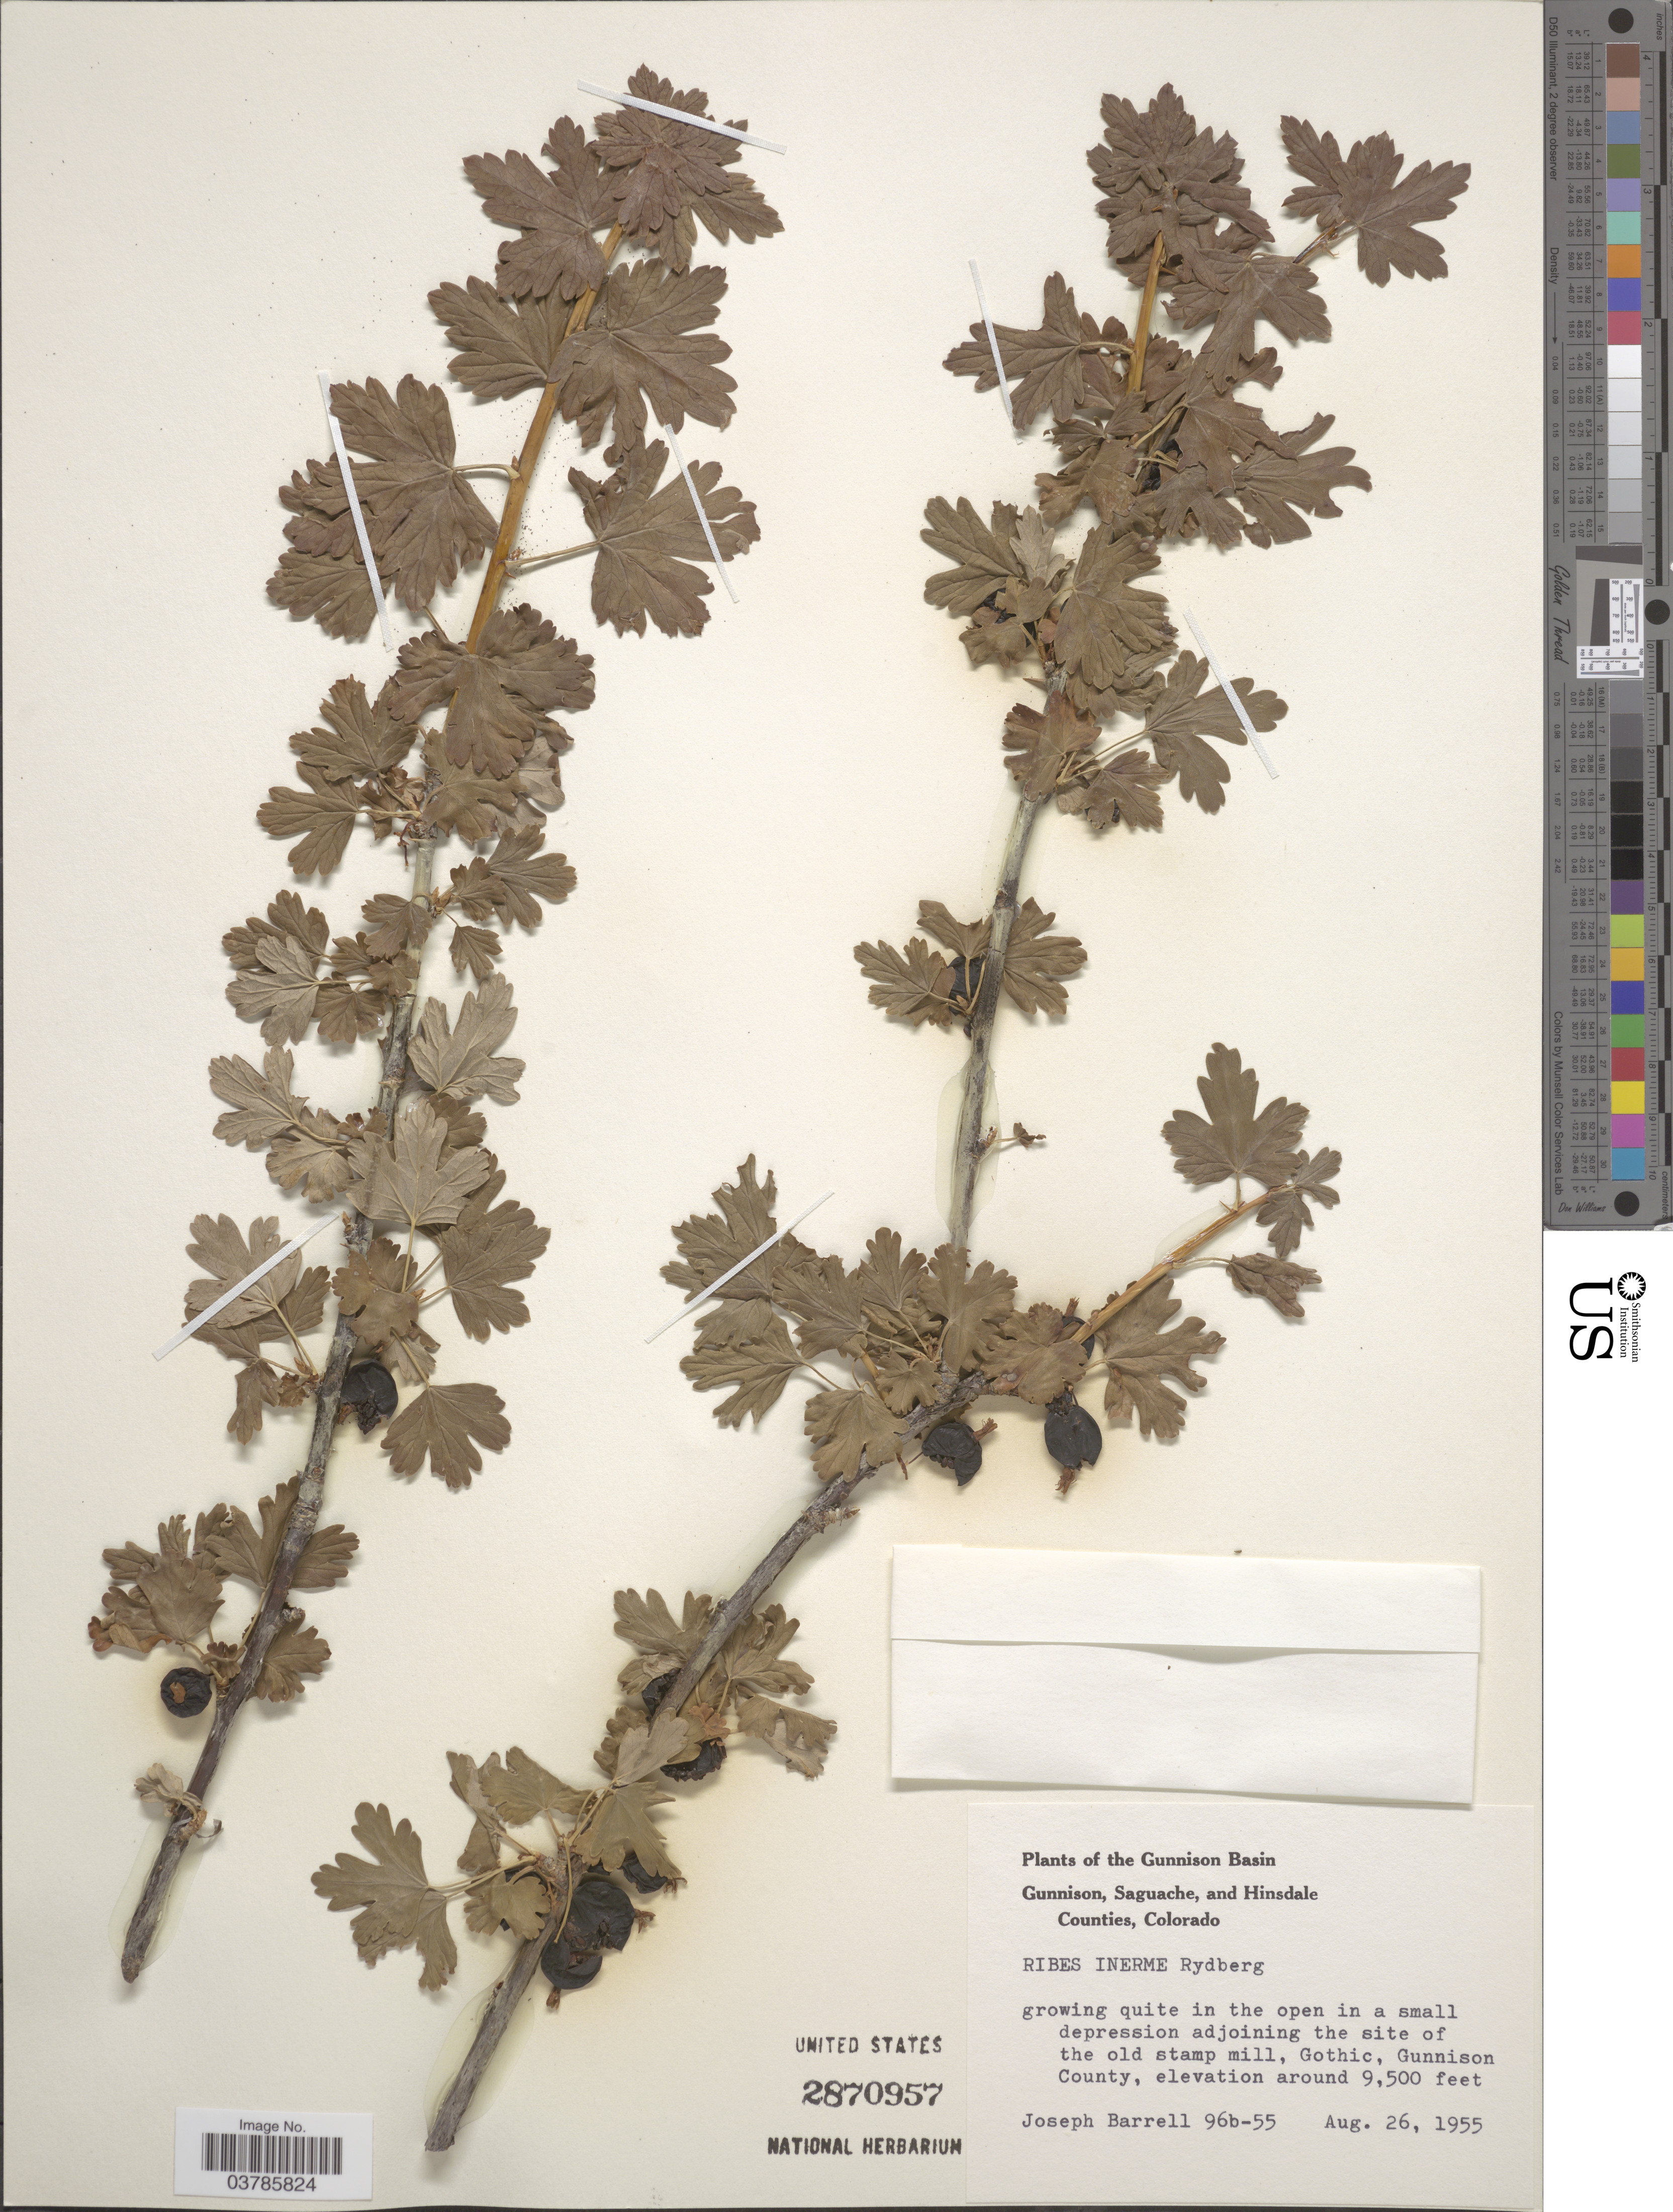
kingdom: Plantae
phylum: Tracheophyta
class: Magnoliopsida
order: Saxifragales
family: Grossulariaceae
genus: Ribes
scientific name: Ribes inerme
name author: Rydb.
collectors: J. Barrell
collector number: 96b-55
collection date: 1955-08-26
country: United States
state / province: Colorado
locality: Gunnison Basin. Site of the old stamp mill, Gothic, Gunnison County.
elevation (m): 2896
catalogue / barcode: US 2870957